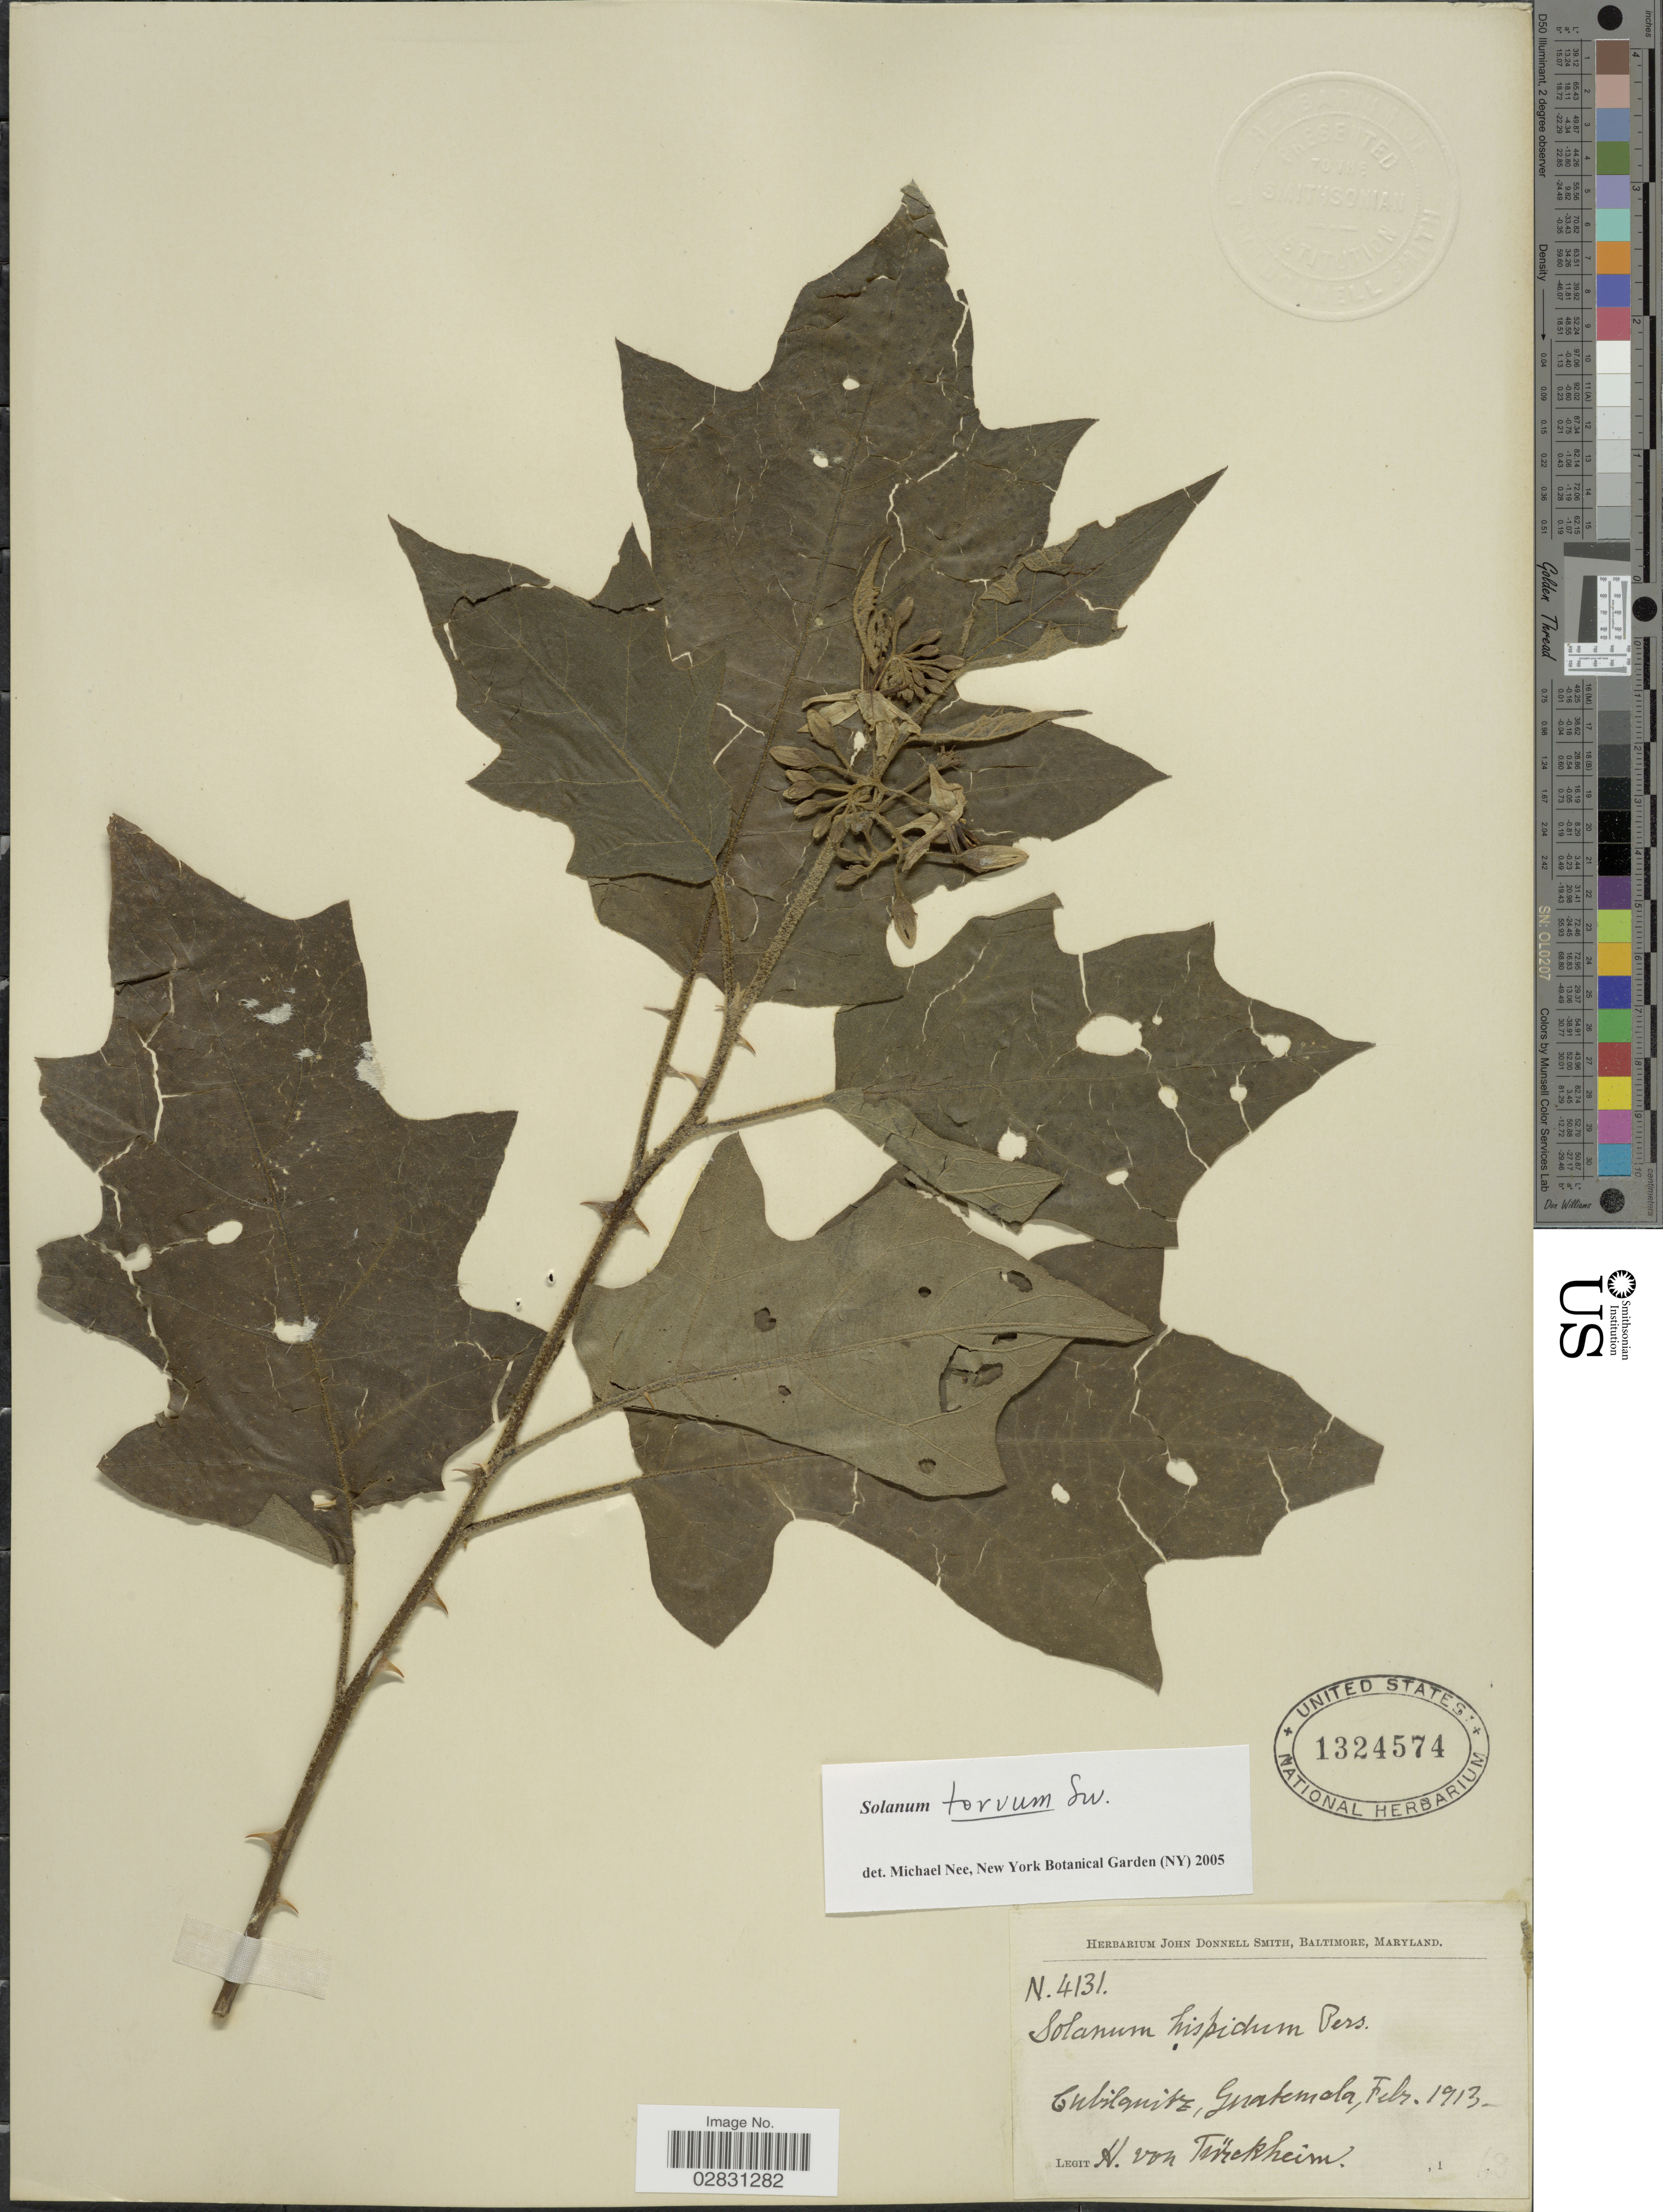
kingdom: Plantae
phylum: Tracheophyta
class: Magnoliopsida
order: Solanales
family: Solanaceae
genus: Solanum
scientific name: Solanum torvum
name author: Sw.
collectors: H. von Türckheim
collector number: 4131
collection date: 1913-02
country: Guatemala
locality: Cubilquitz.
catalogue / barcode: US 1324574